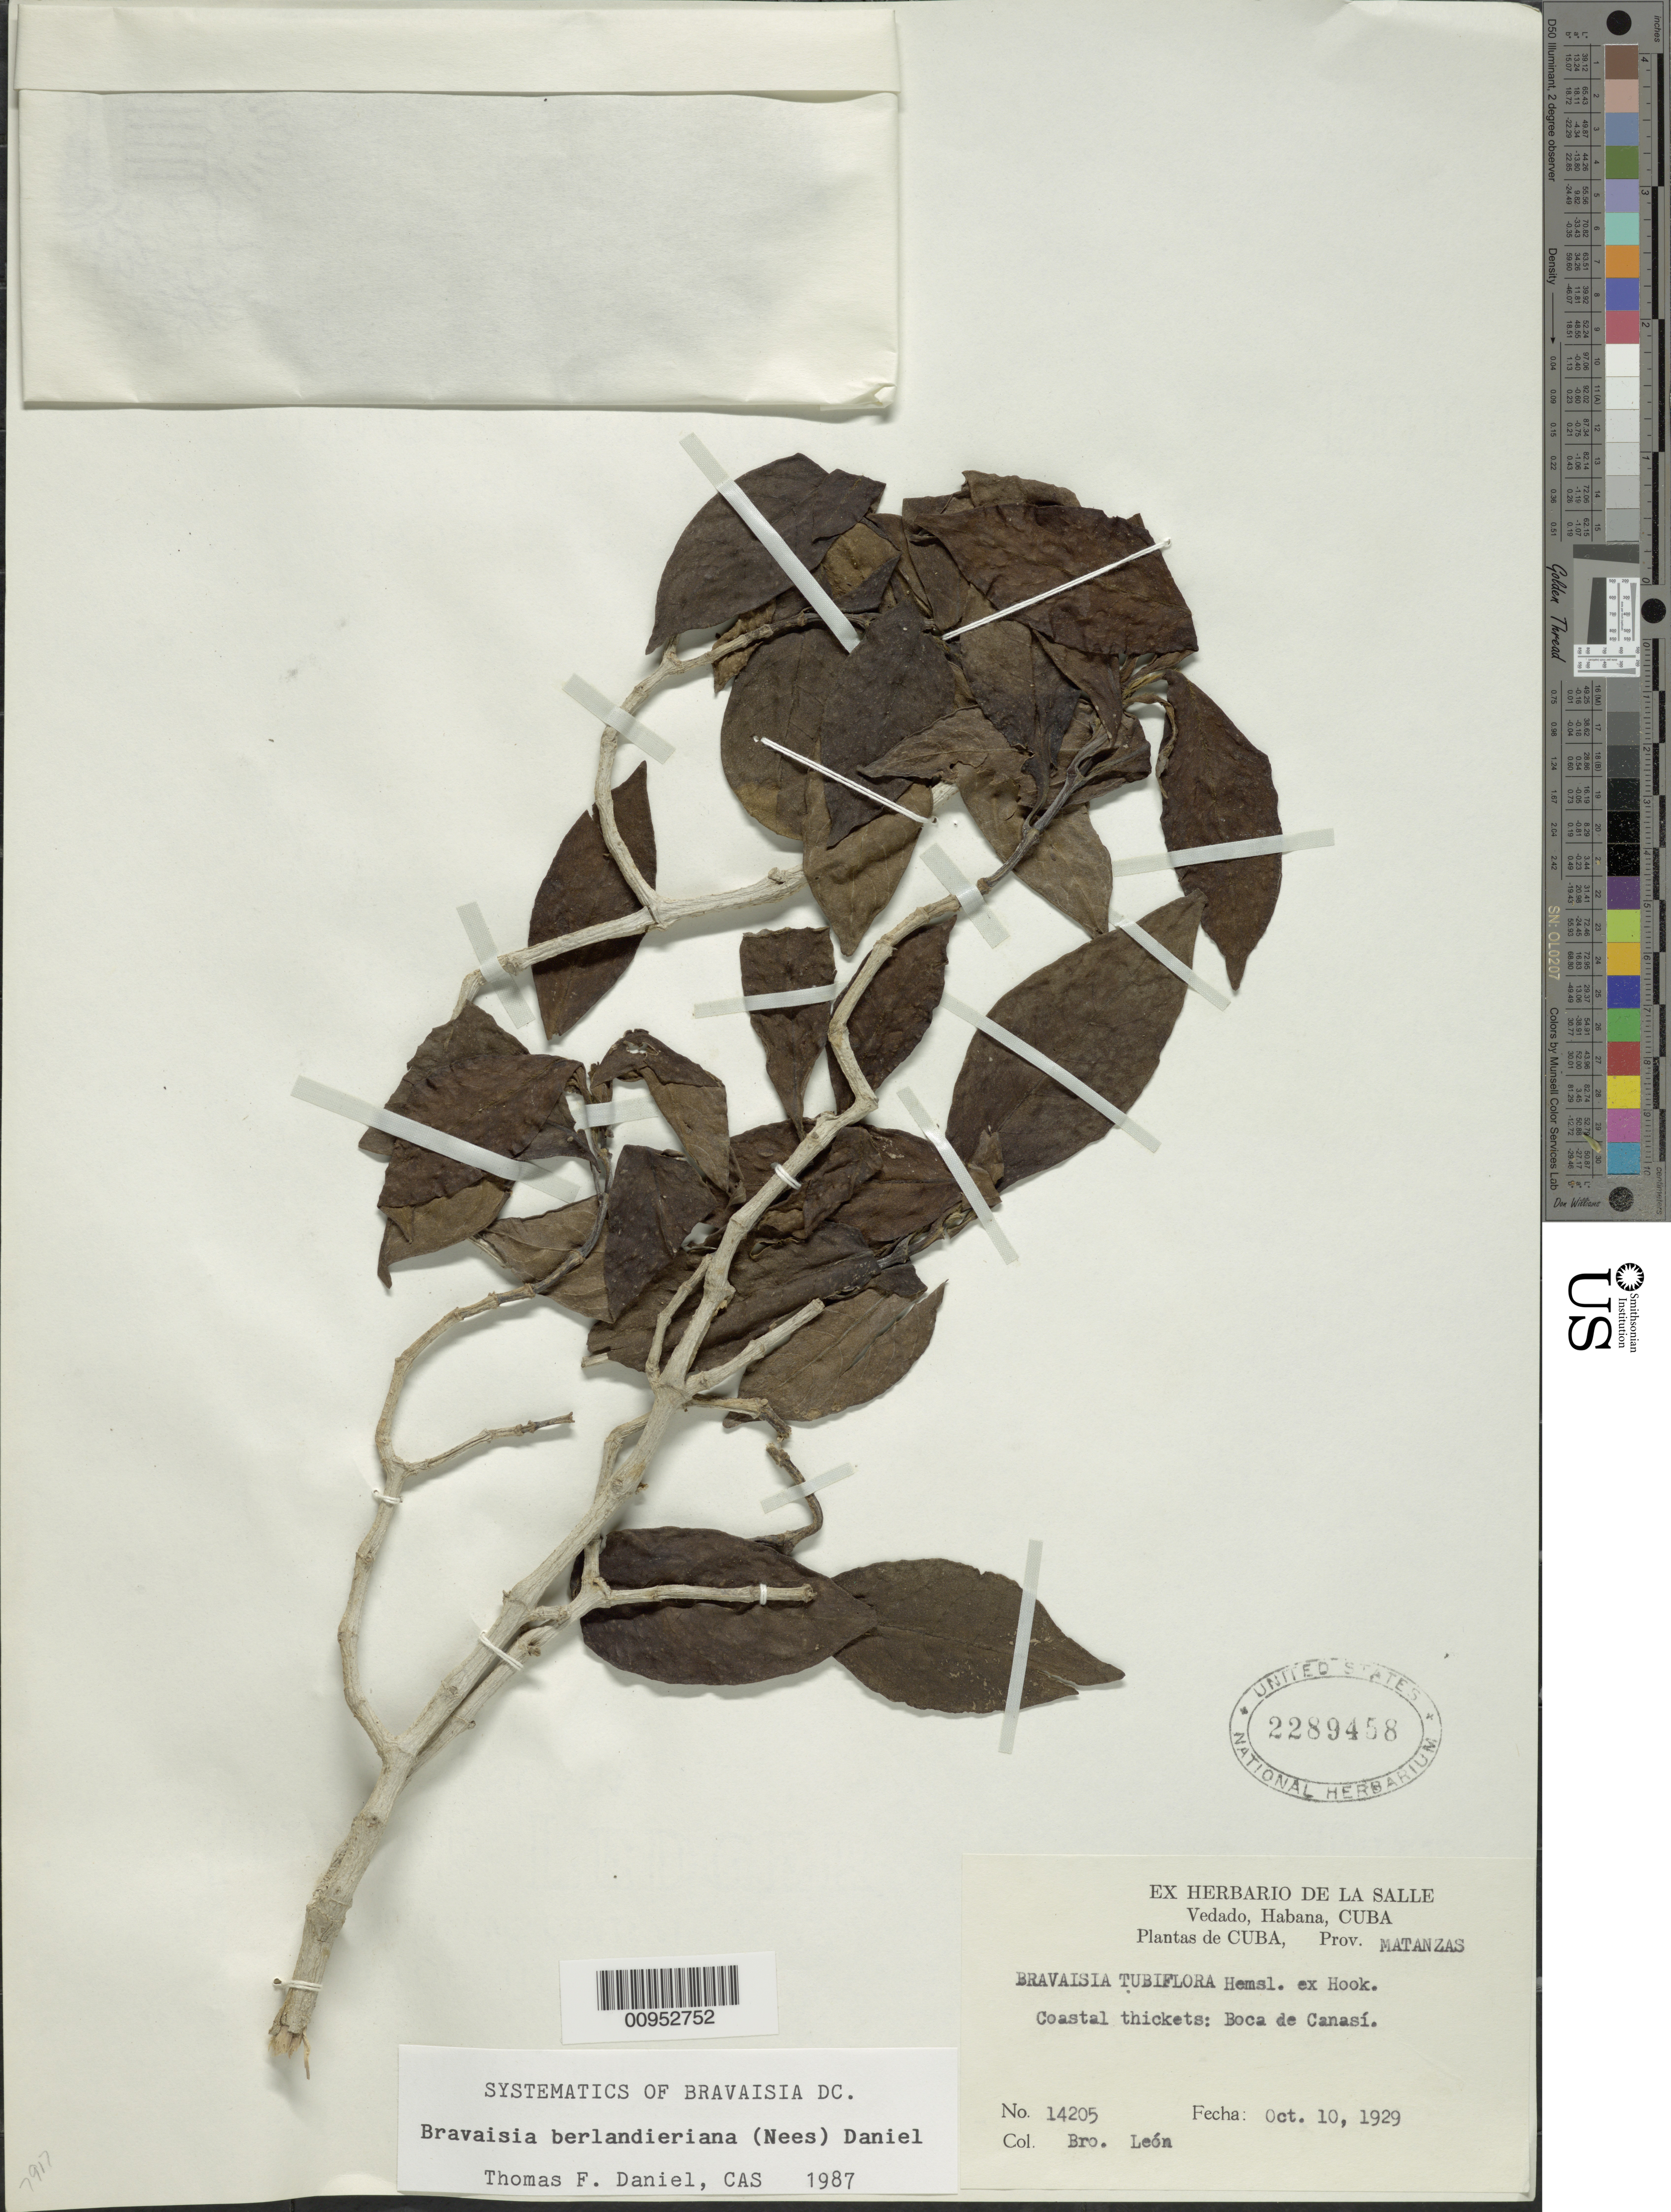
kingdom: Plantae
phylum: Tracheophyta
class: Magnoliopsida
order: Lamiales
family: Acanthaceae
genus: Bravaisia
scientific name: Bravaisia berlandieriana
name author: (Nees) T.F. Daniel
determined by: Daniel, Thomas F.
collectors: Bro. León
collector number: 14205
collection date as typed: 10 Oct 1929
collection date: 1929-10-10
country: Cuba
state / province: Matanzas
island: Cuba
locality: Boca de Canasí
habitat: Coastal thickets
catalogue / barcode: US 2289458